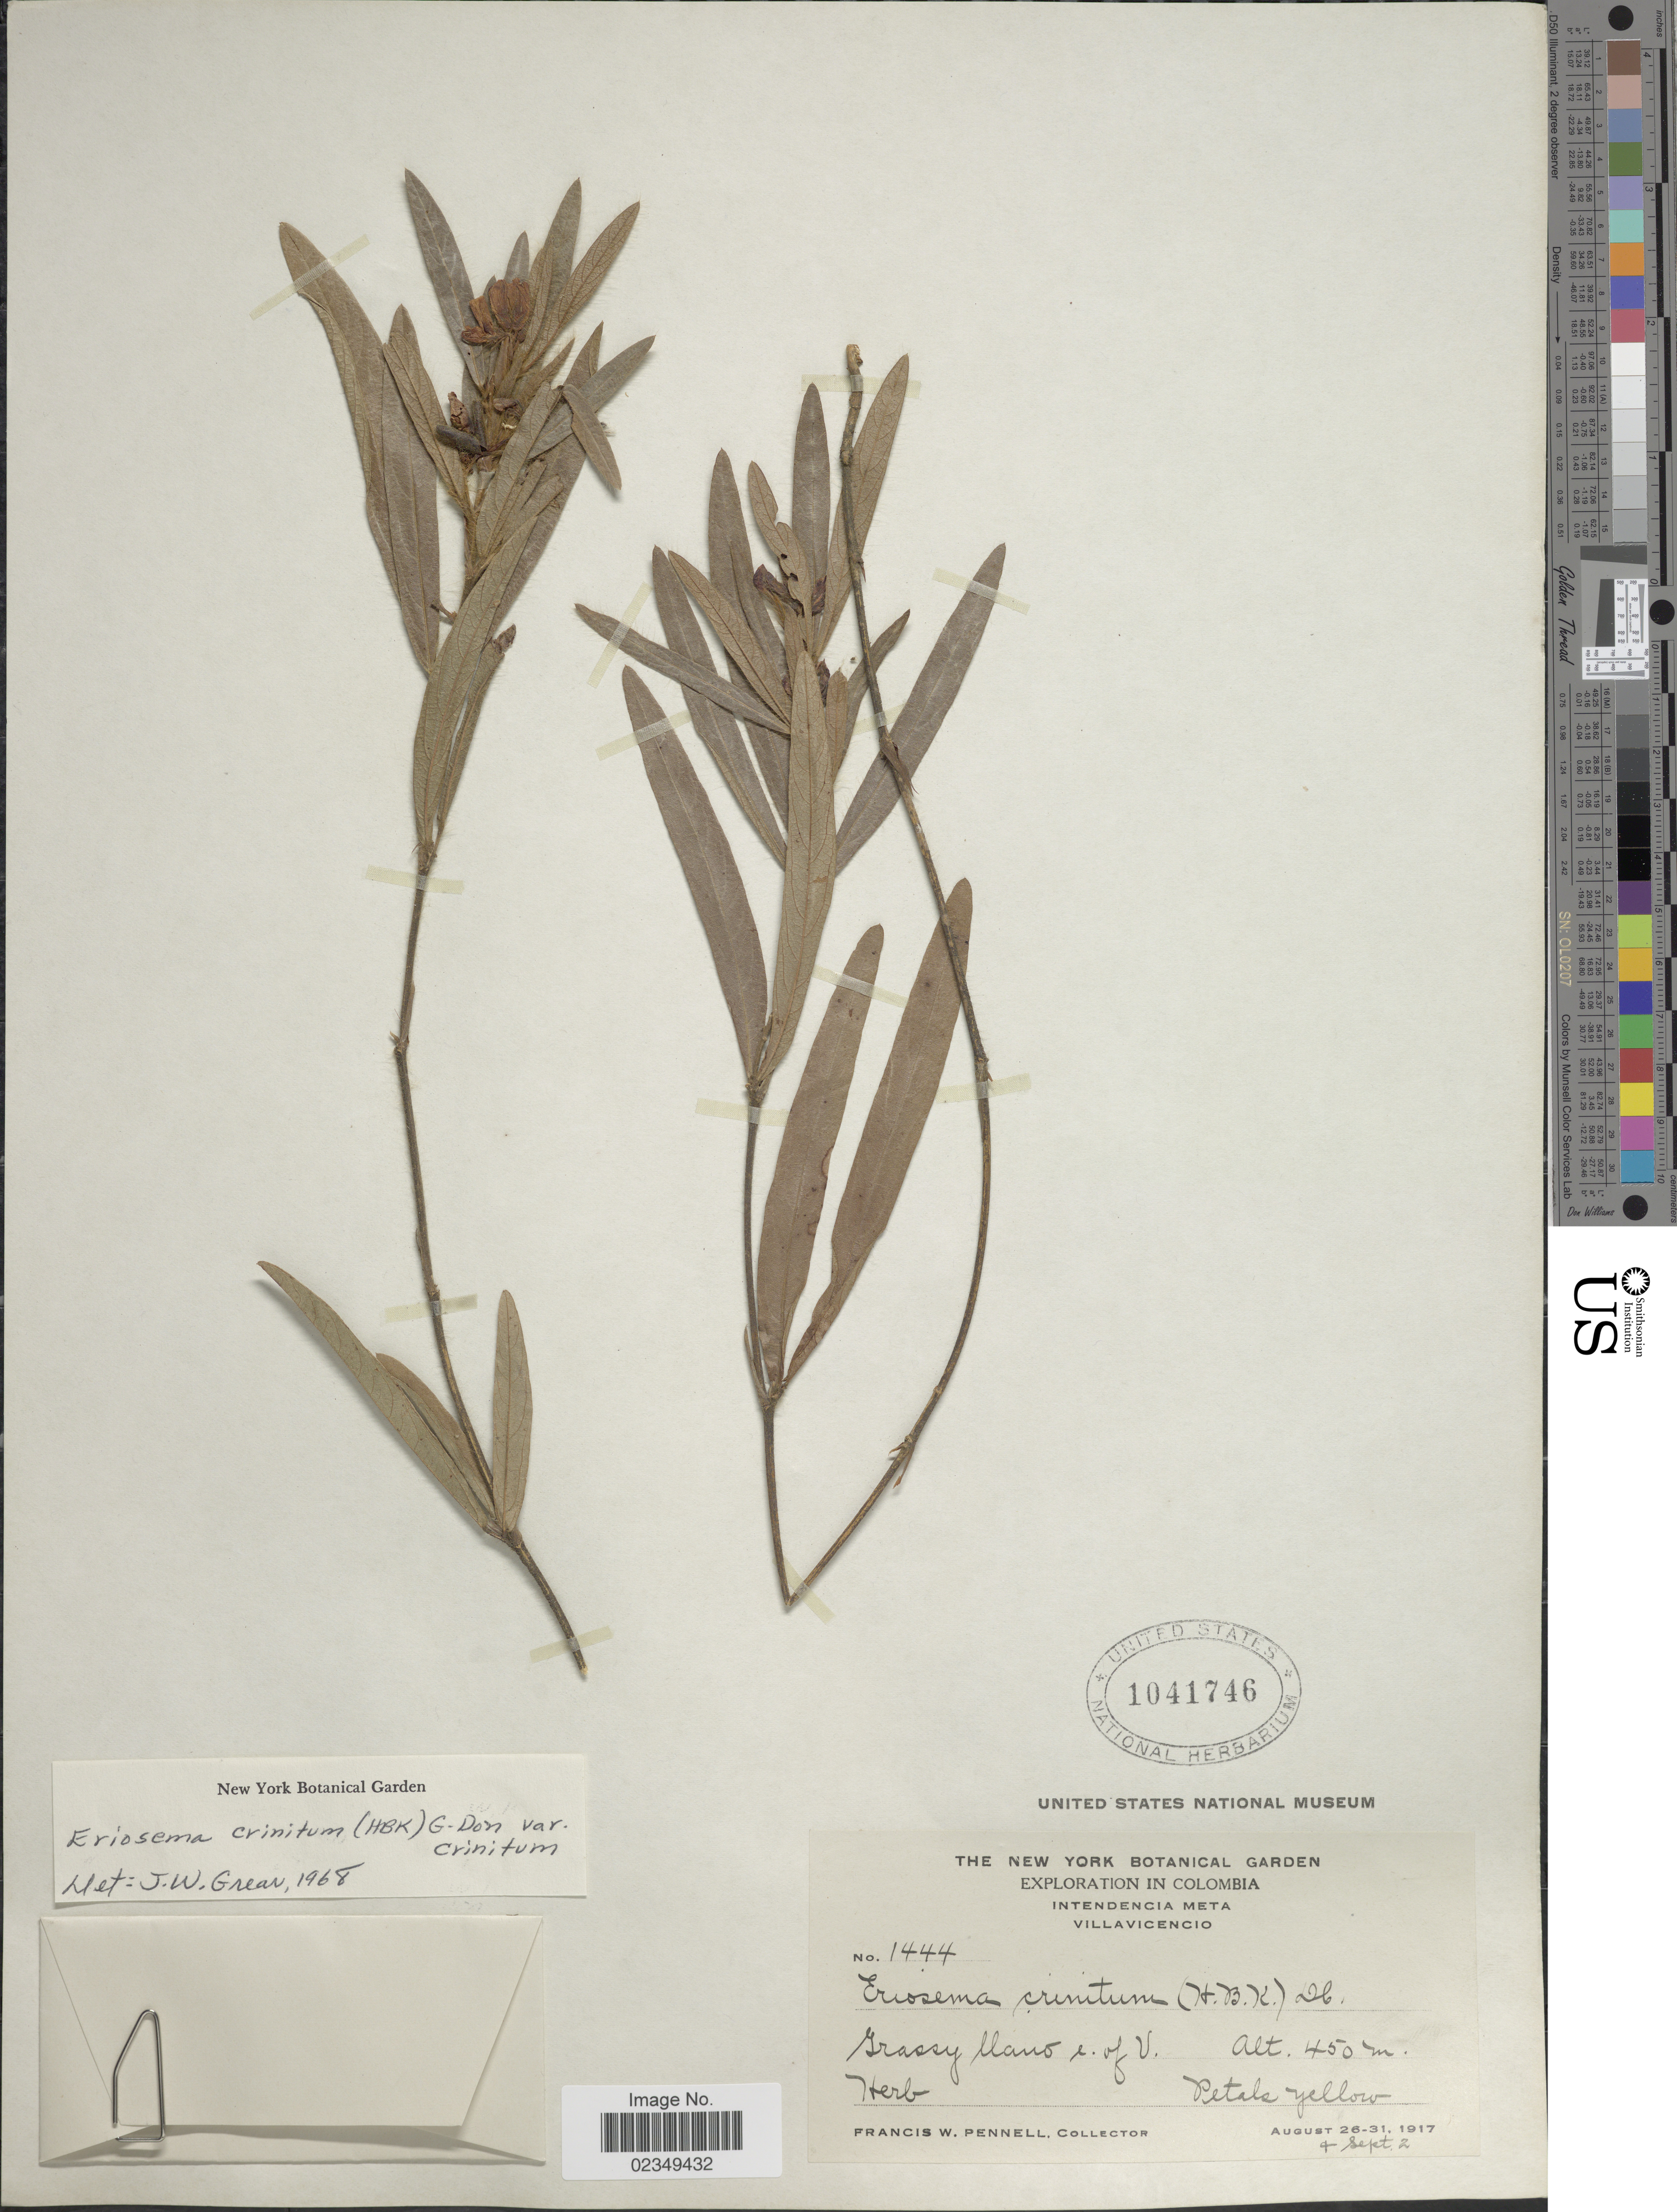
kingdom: Plantae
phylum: Tracheophyta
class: Magnoliopsida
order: Fabales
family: Fabaceae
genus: Eriosema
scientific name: Eriosema crinitum var. crinitum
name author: (Kunth) G. Don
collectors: F. W. Pennell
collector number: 1444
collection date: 1917-09-02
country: Colombia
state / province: Meta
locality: Villavicencio. e. of V.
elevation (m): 450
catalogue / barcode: US 1041746